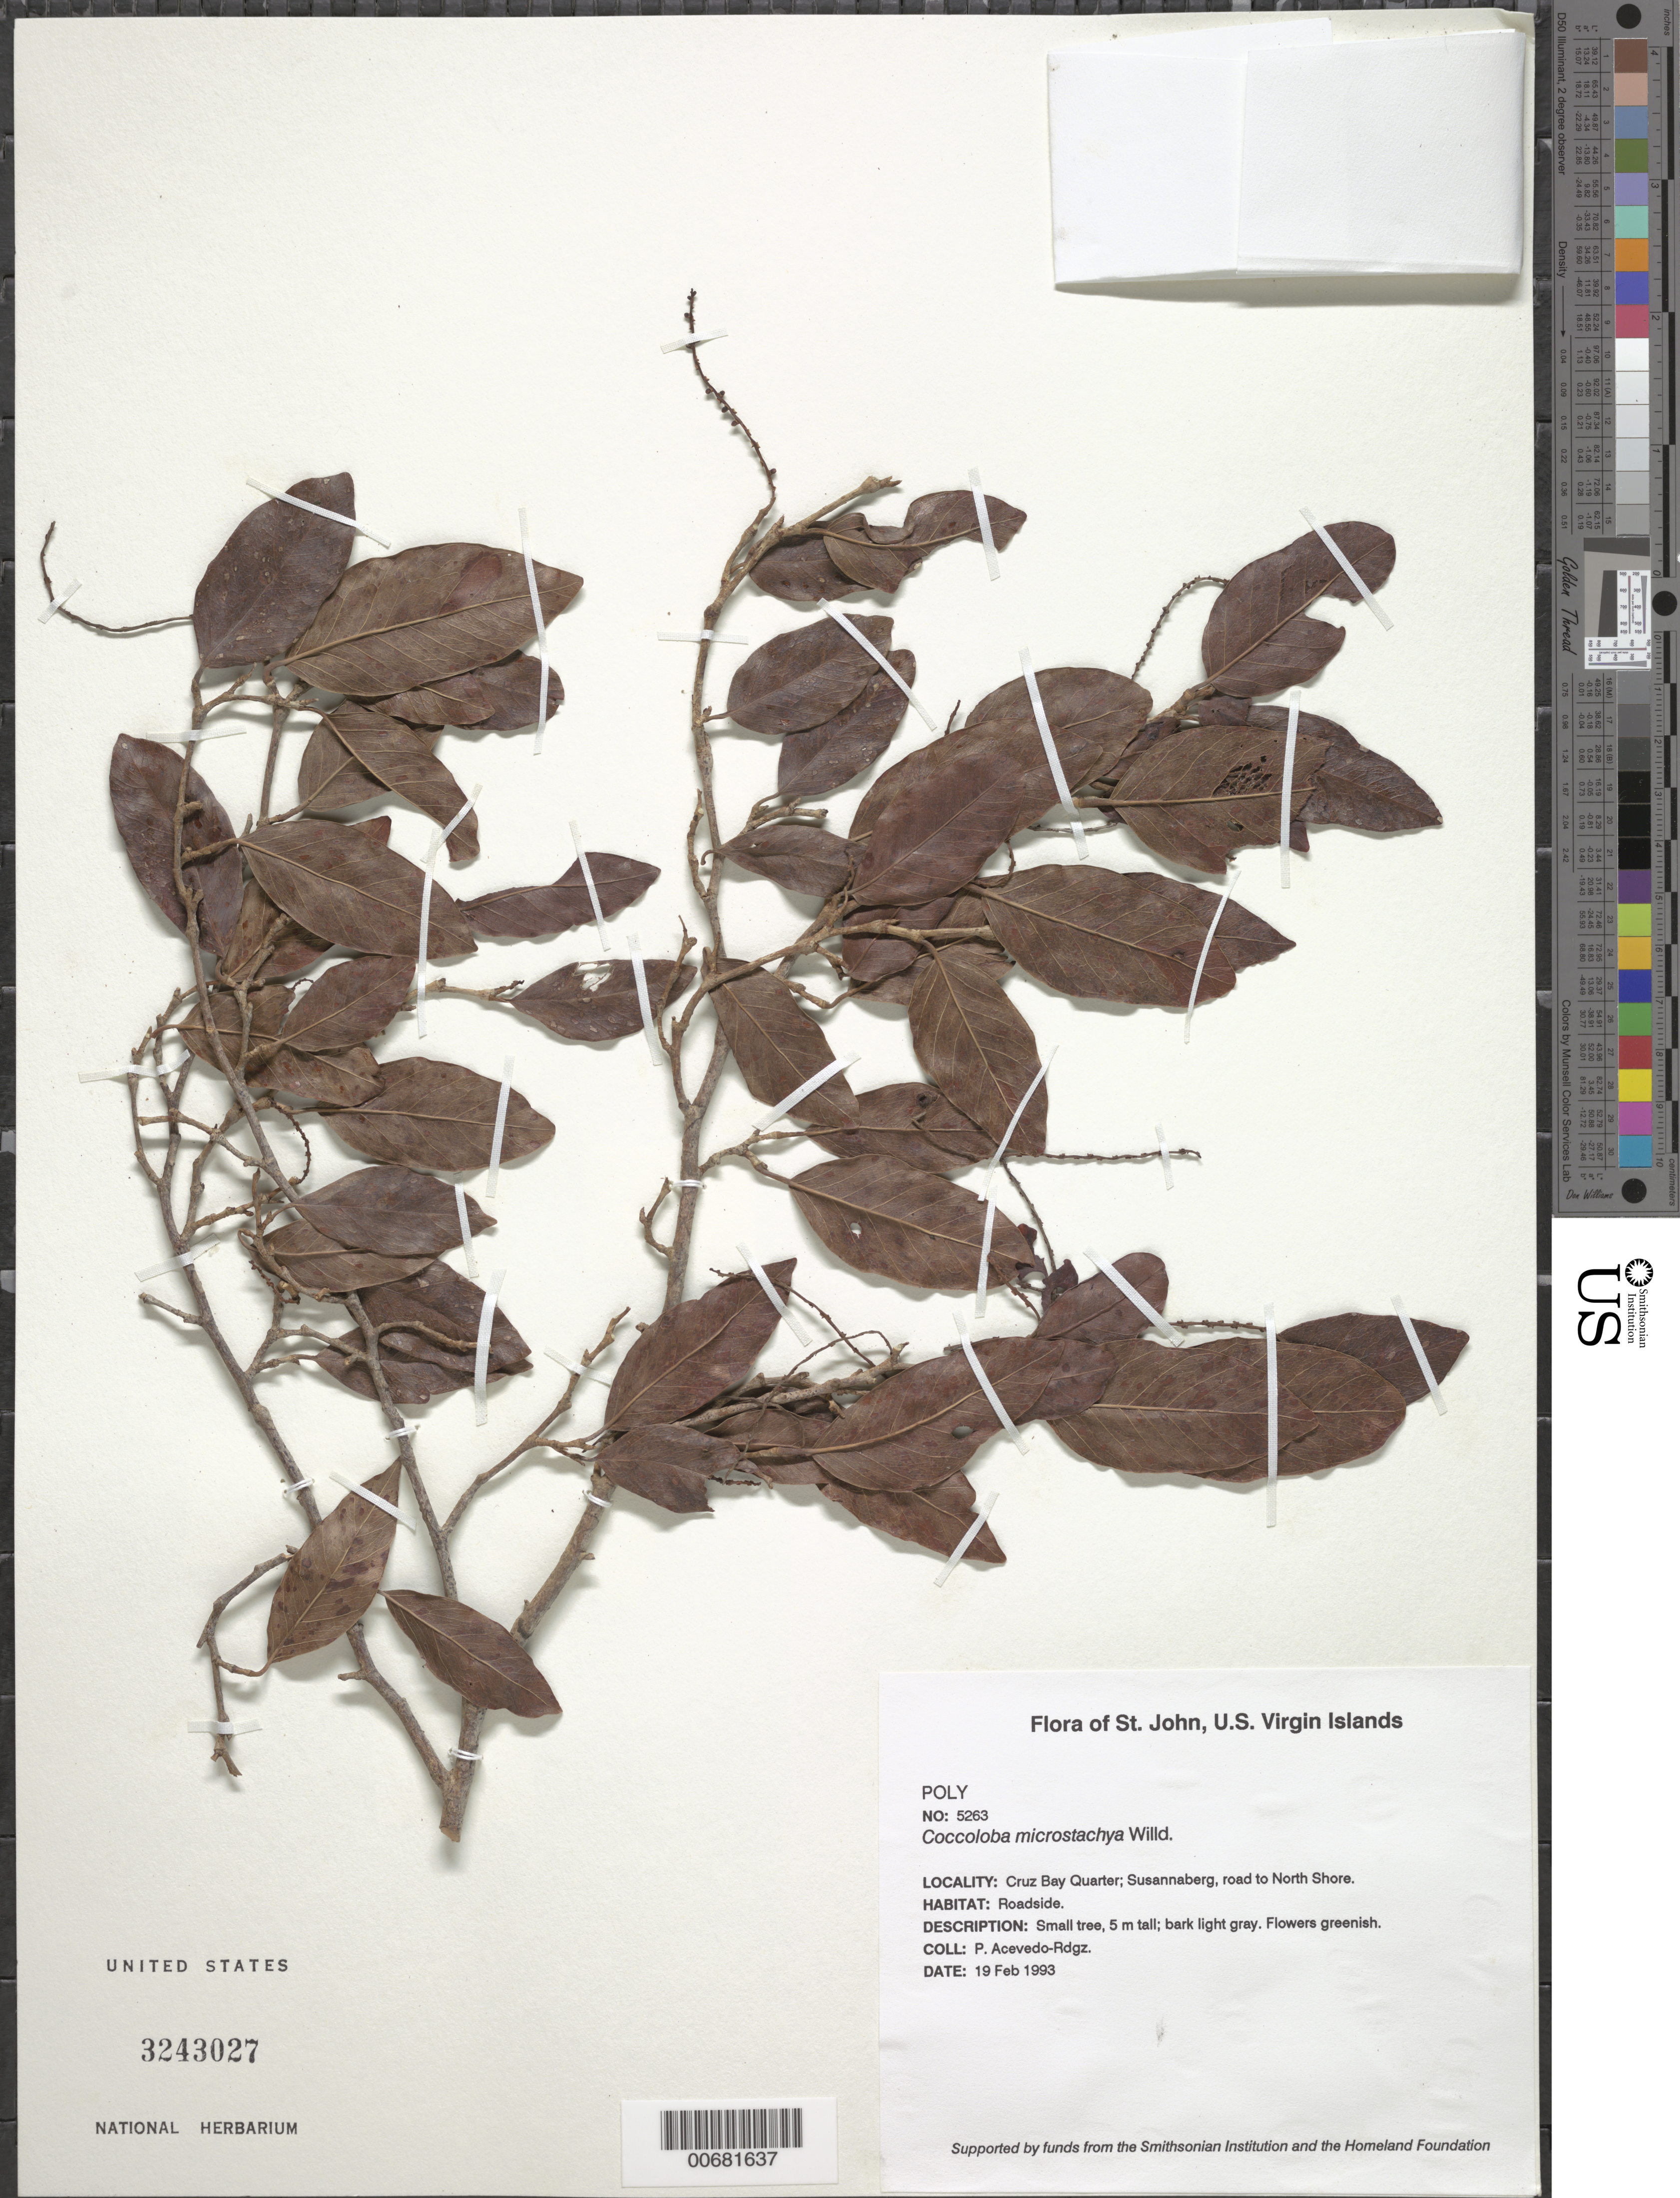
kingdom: Plantae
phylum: Tracheophyta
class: Magnoliopsida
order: Caryophyllales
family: Polygonaceae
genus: Coccoloba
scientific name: Coccoloba microstachya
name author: Willd.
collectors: P. Acevedo-Rodr.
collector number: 5263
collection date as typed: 19 Feb 1993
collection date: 1993-02-19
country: U.S. Virgin Islands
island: St. John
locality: Cruz Bay Quarter; Dirt road from Susannaberg to North Shore Road.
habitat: Roadside.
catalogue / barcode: US 3243027